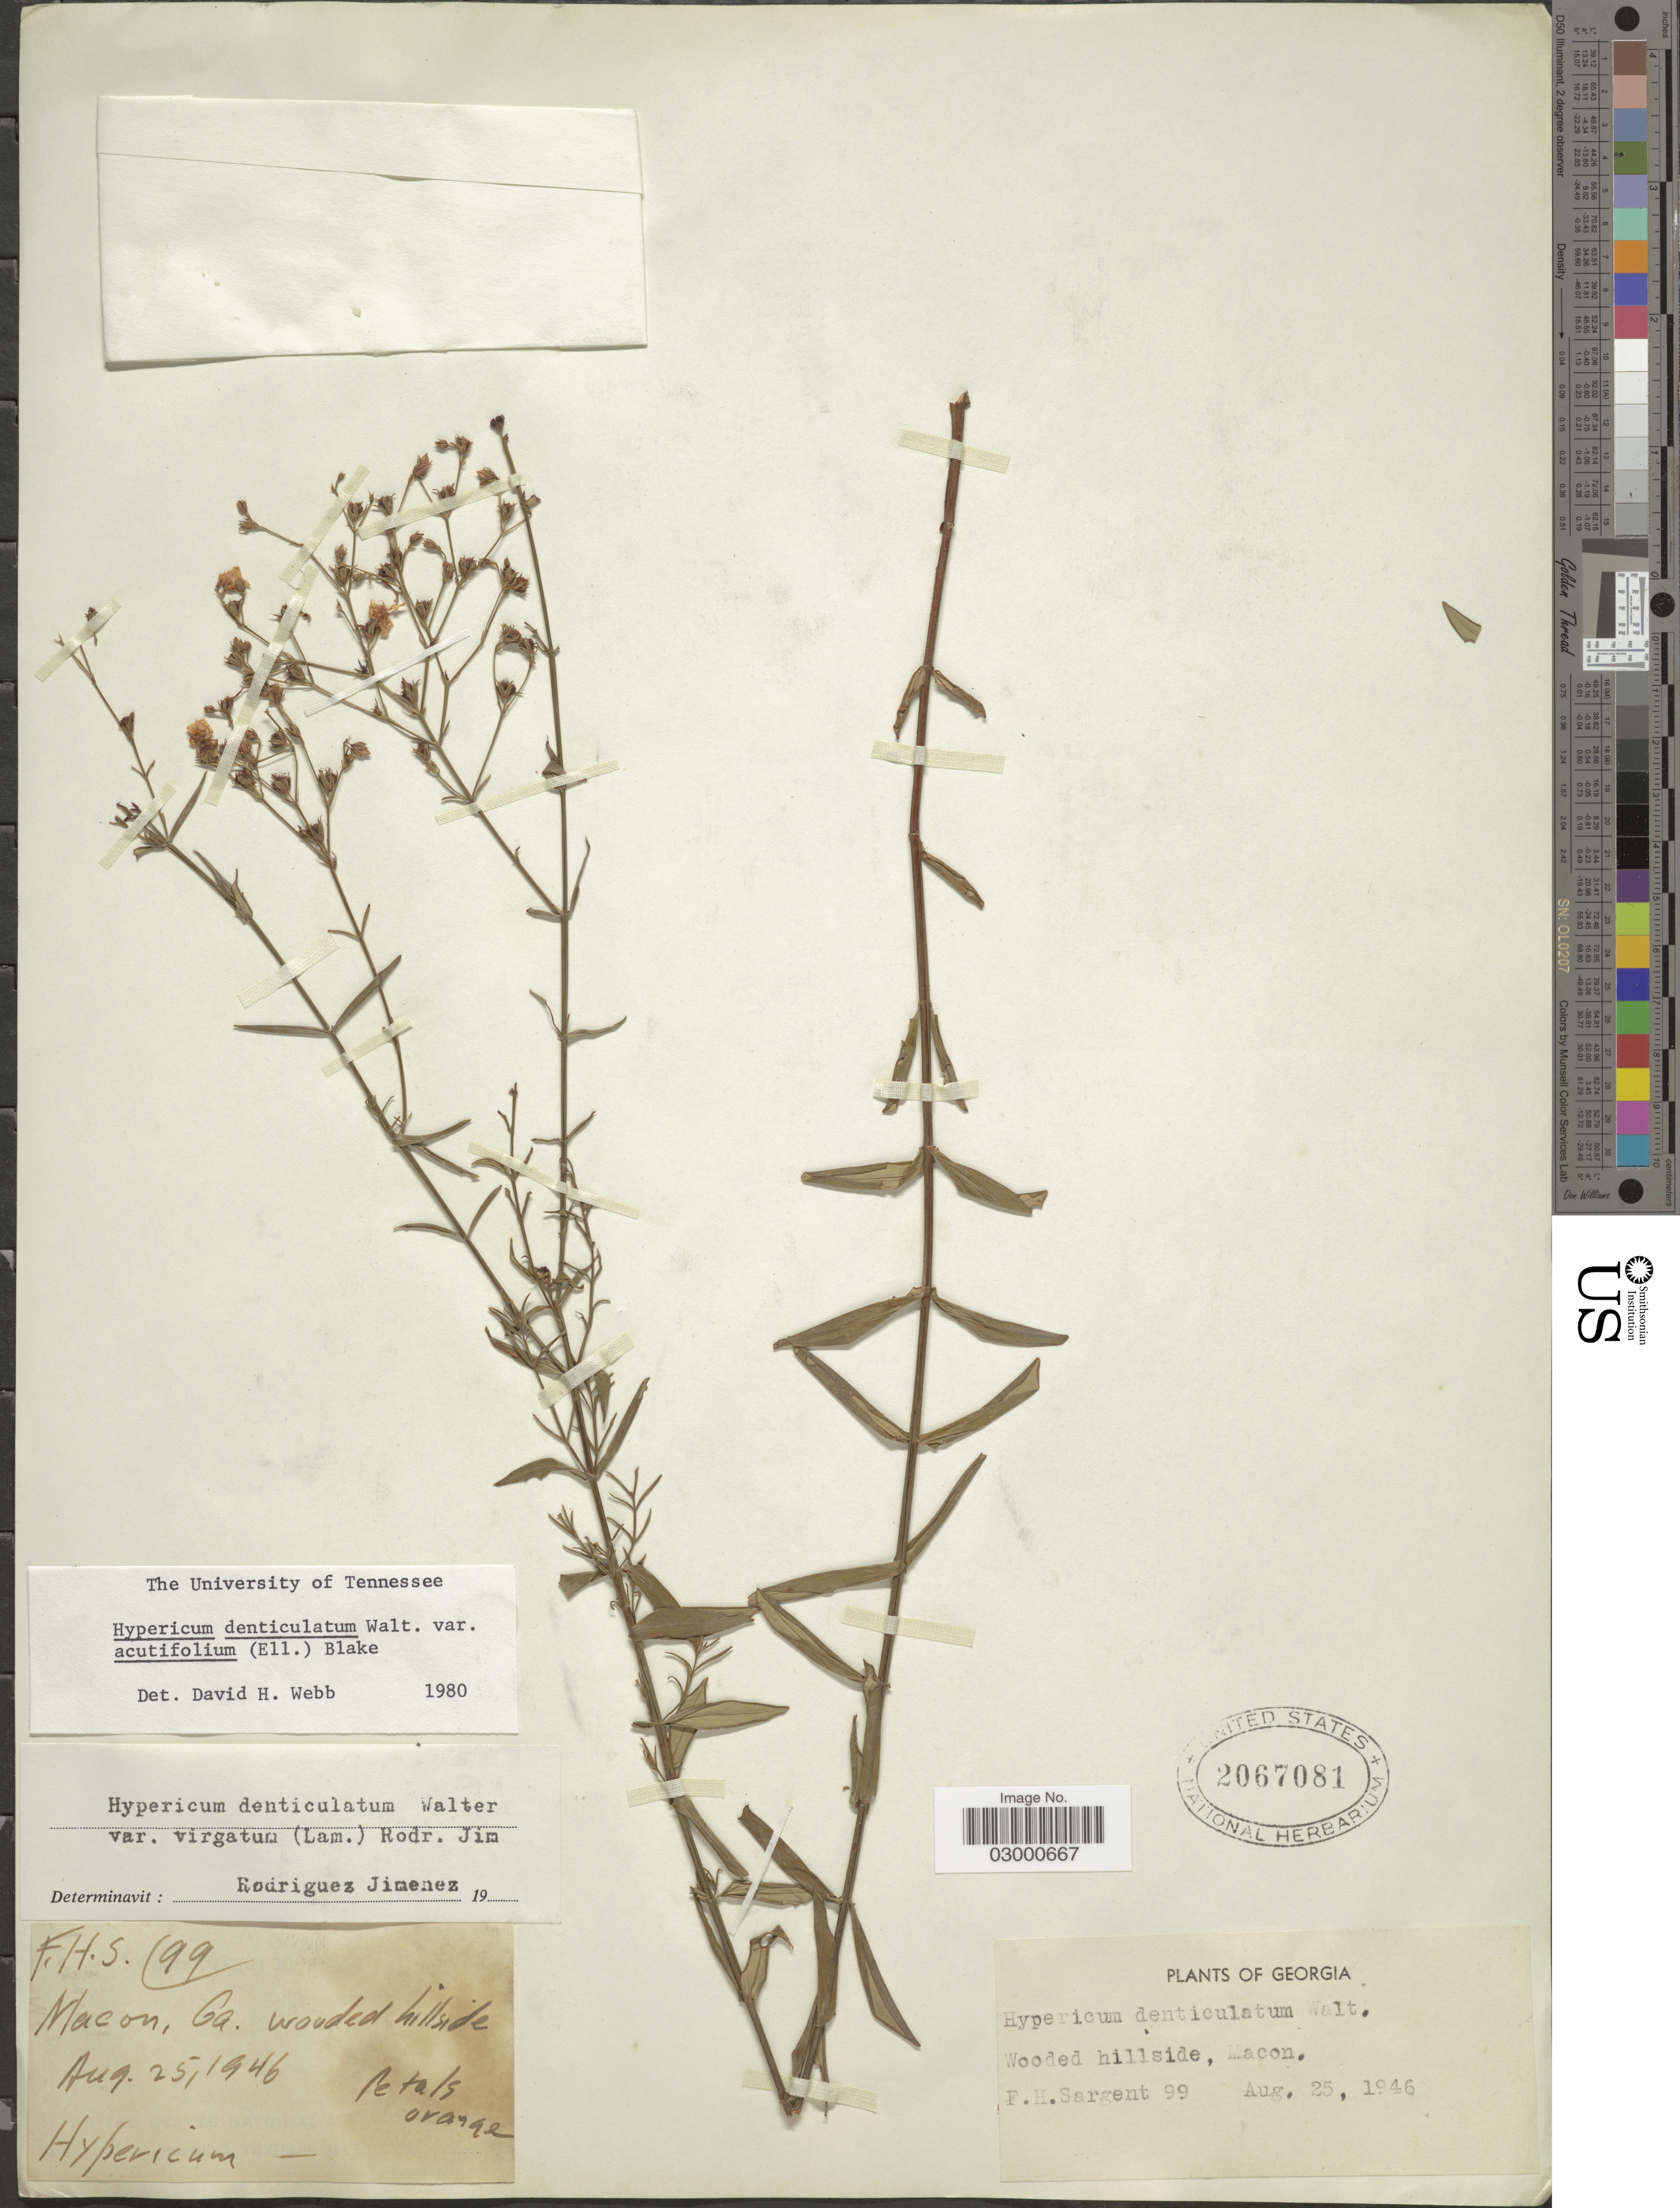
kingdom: Plantae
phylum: Tracheophyta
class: Magnoliopsida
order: Malpighiales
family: Hypericaceae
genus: Hypericum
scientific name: Hypericum denticulatum var. acutifolium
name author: (Elliott) N. Robson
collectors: F. H. Sargent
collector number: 99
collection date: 1946-08-25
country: United States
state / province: Georgia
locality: Macon.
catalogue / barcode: US 2067081